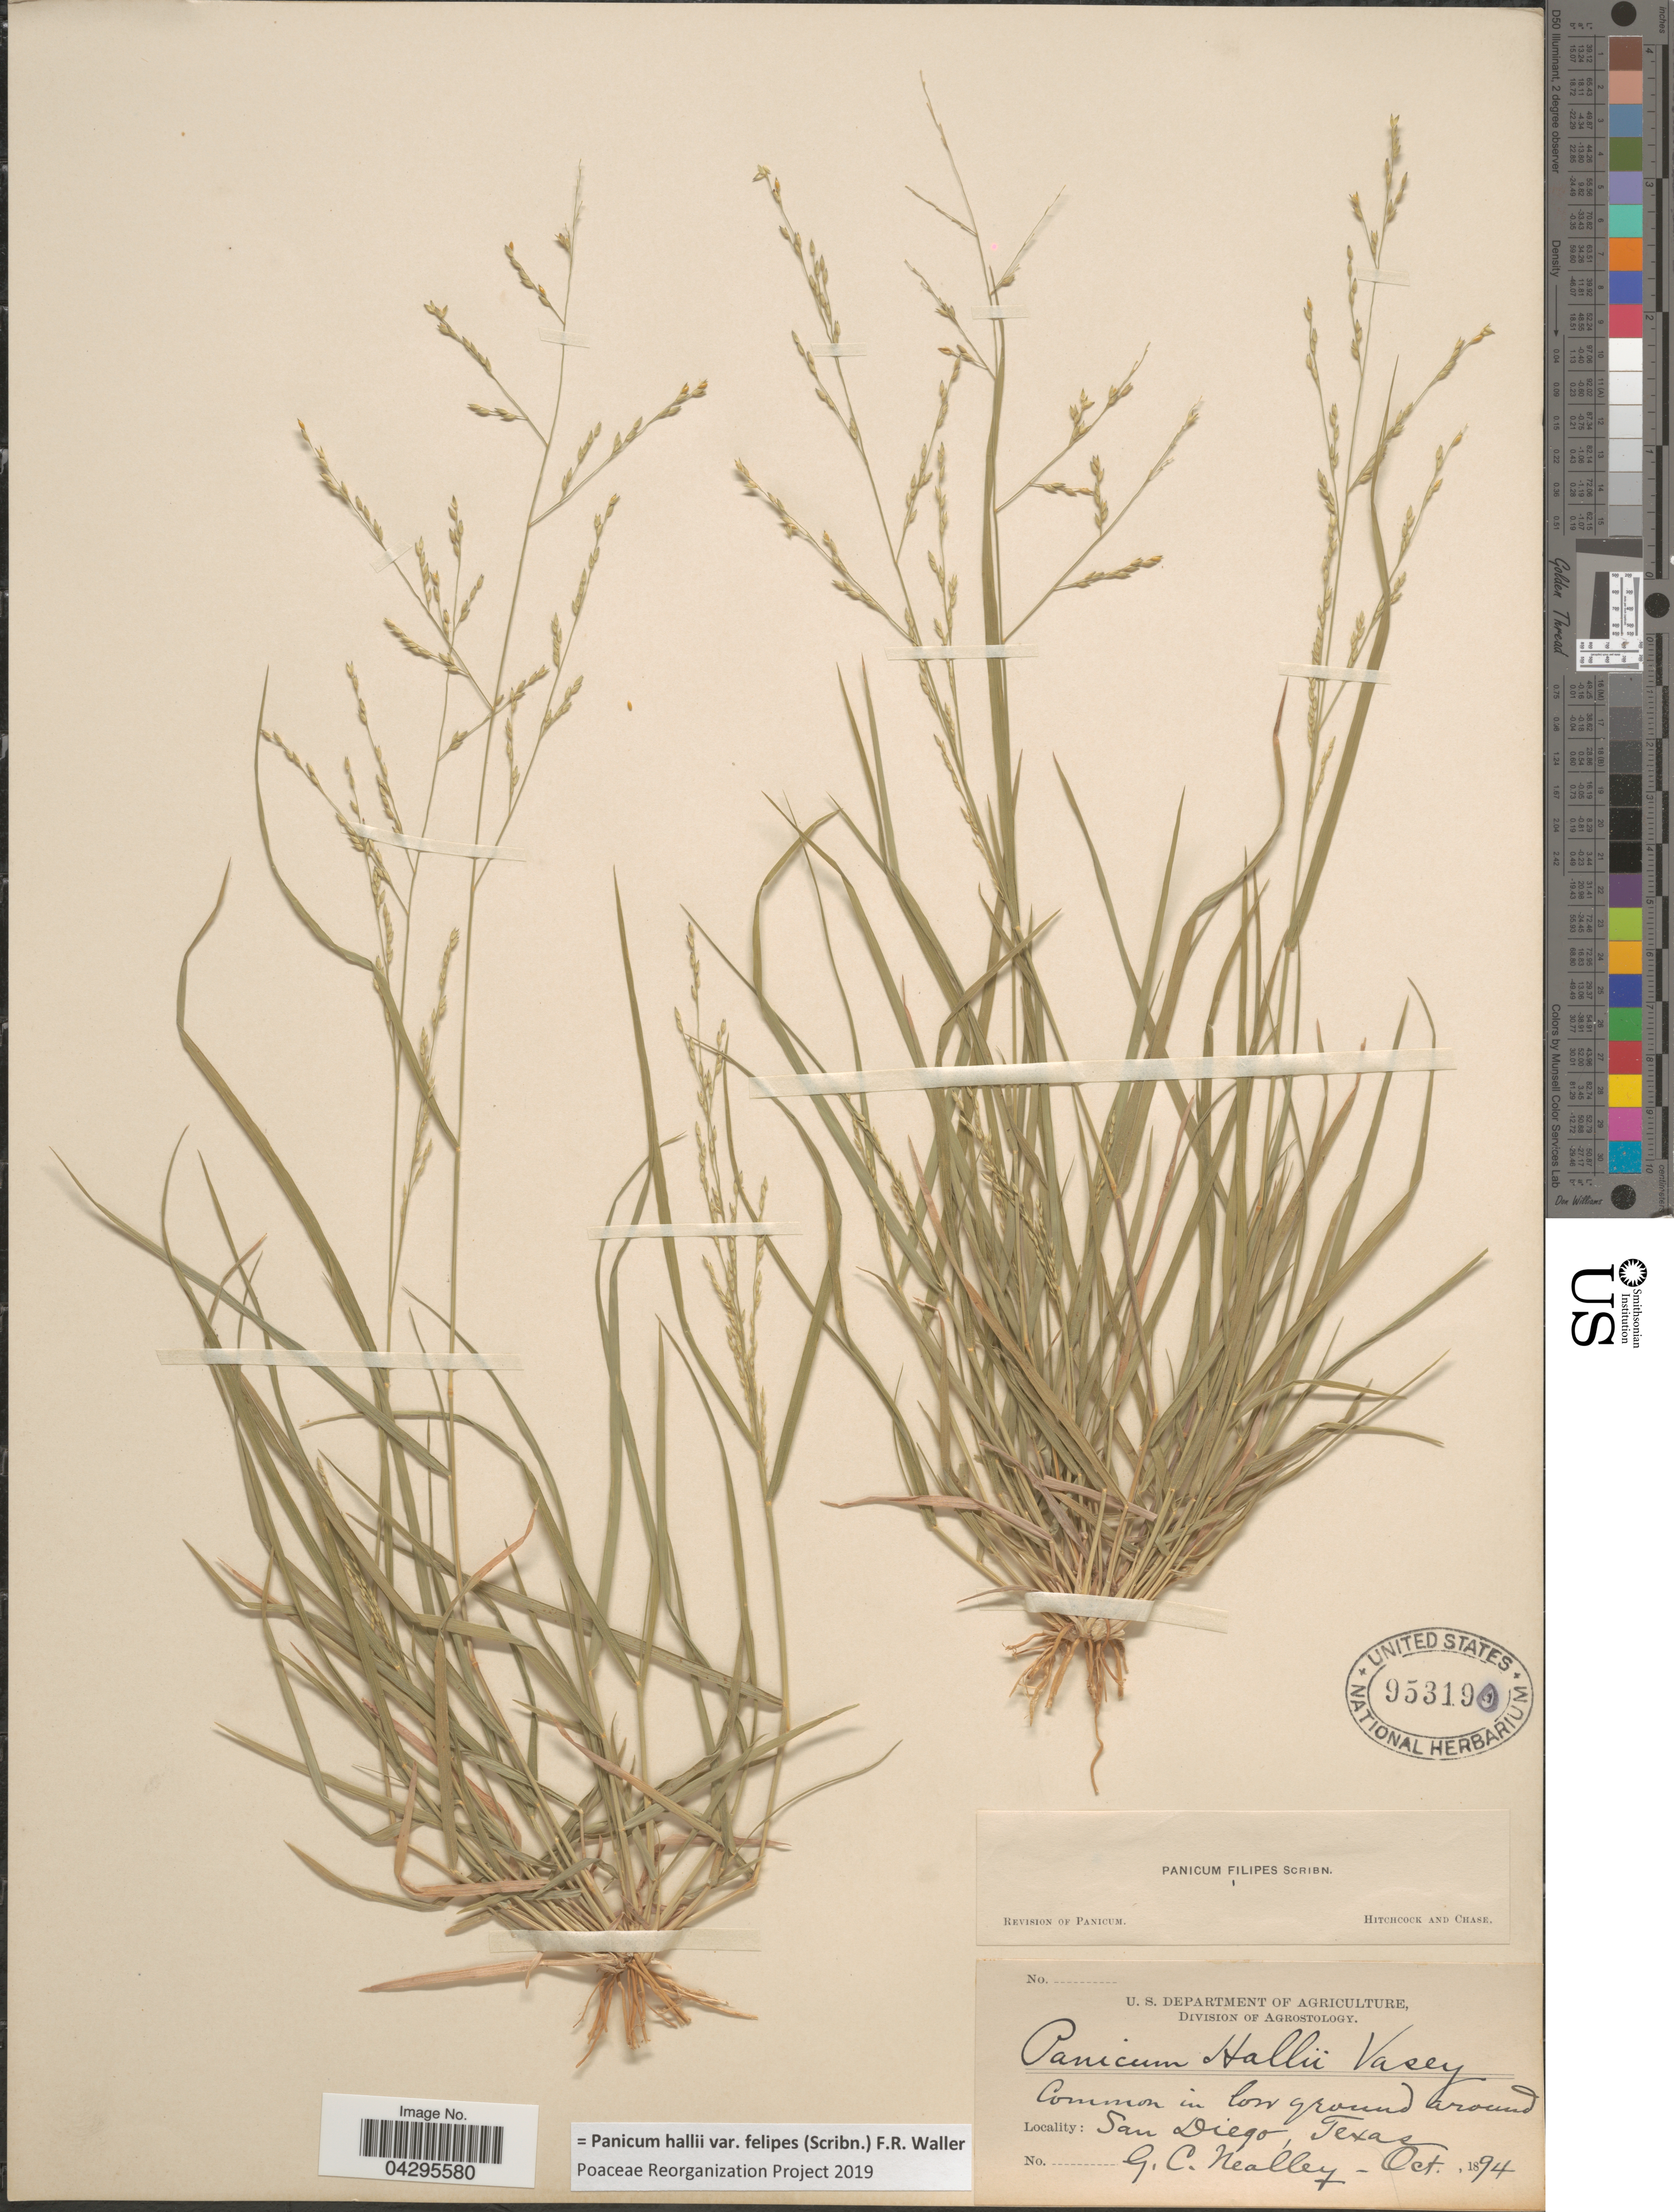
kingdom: Plantae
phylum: Tracheophyta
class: Liliopsida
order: Poales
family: Poaceae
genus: Panicum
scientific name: Panicum hallii var. felipes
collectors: G. C. Nealley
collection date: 1894-10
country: United States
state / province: Texas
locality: San Diego.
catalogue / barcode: US 953190